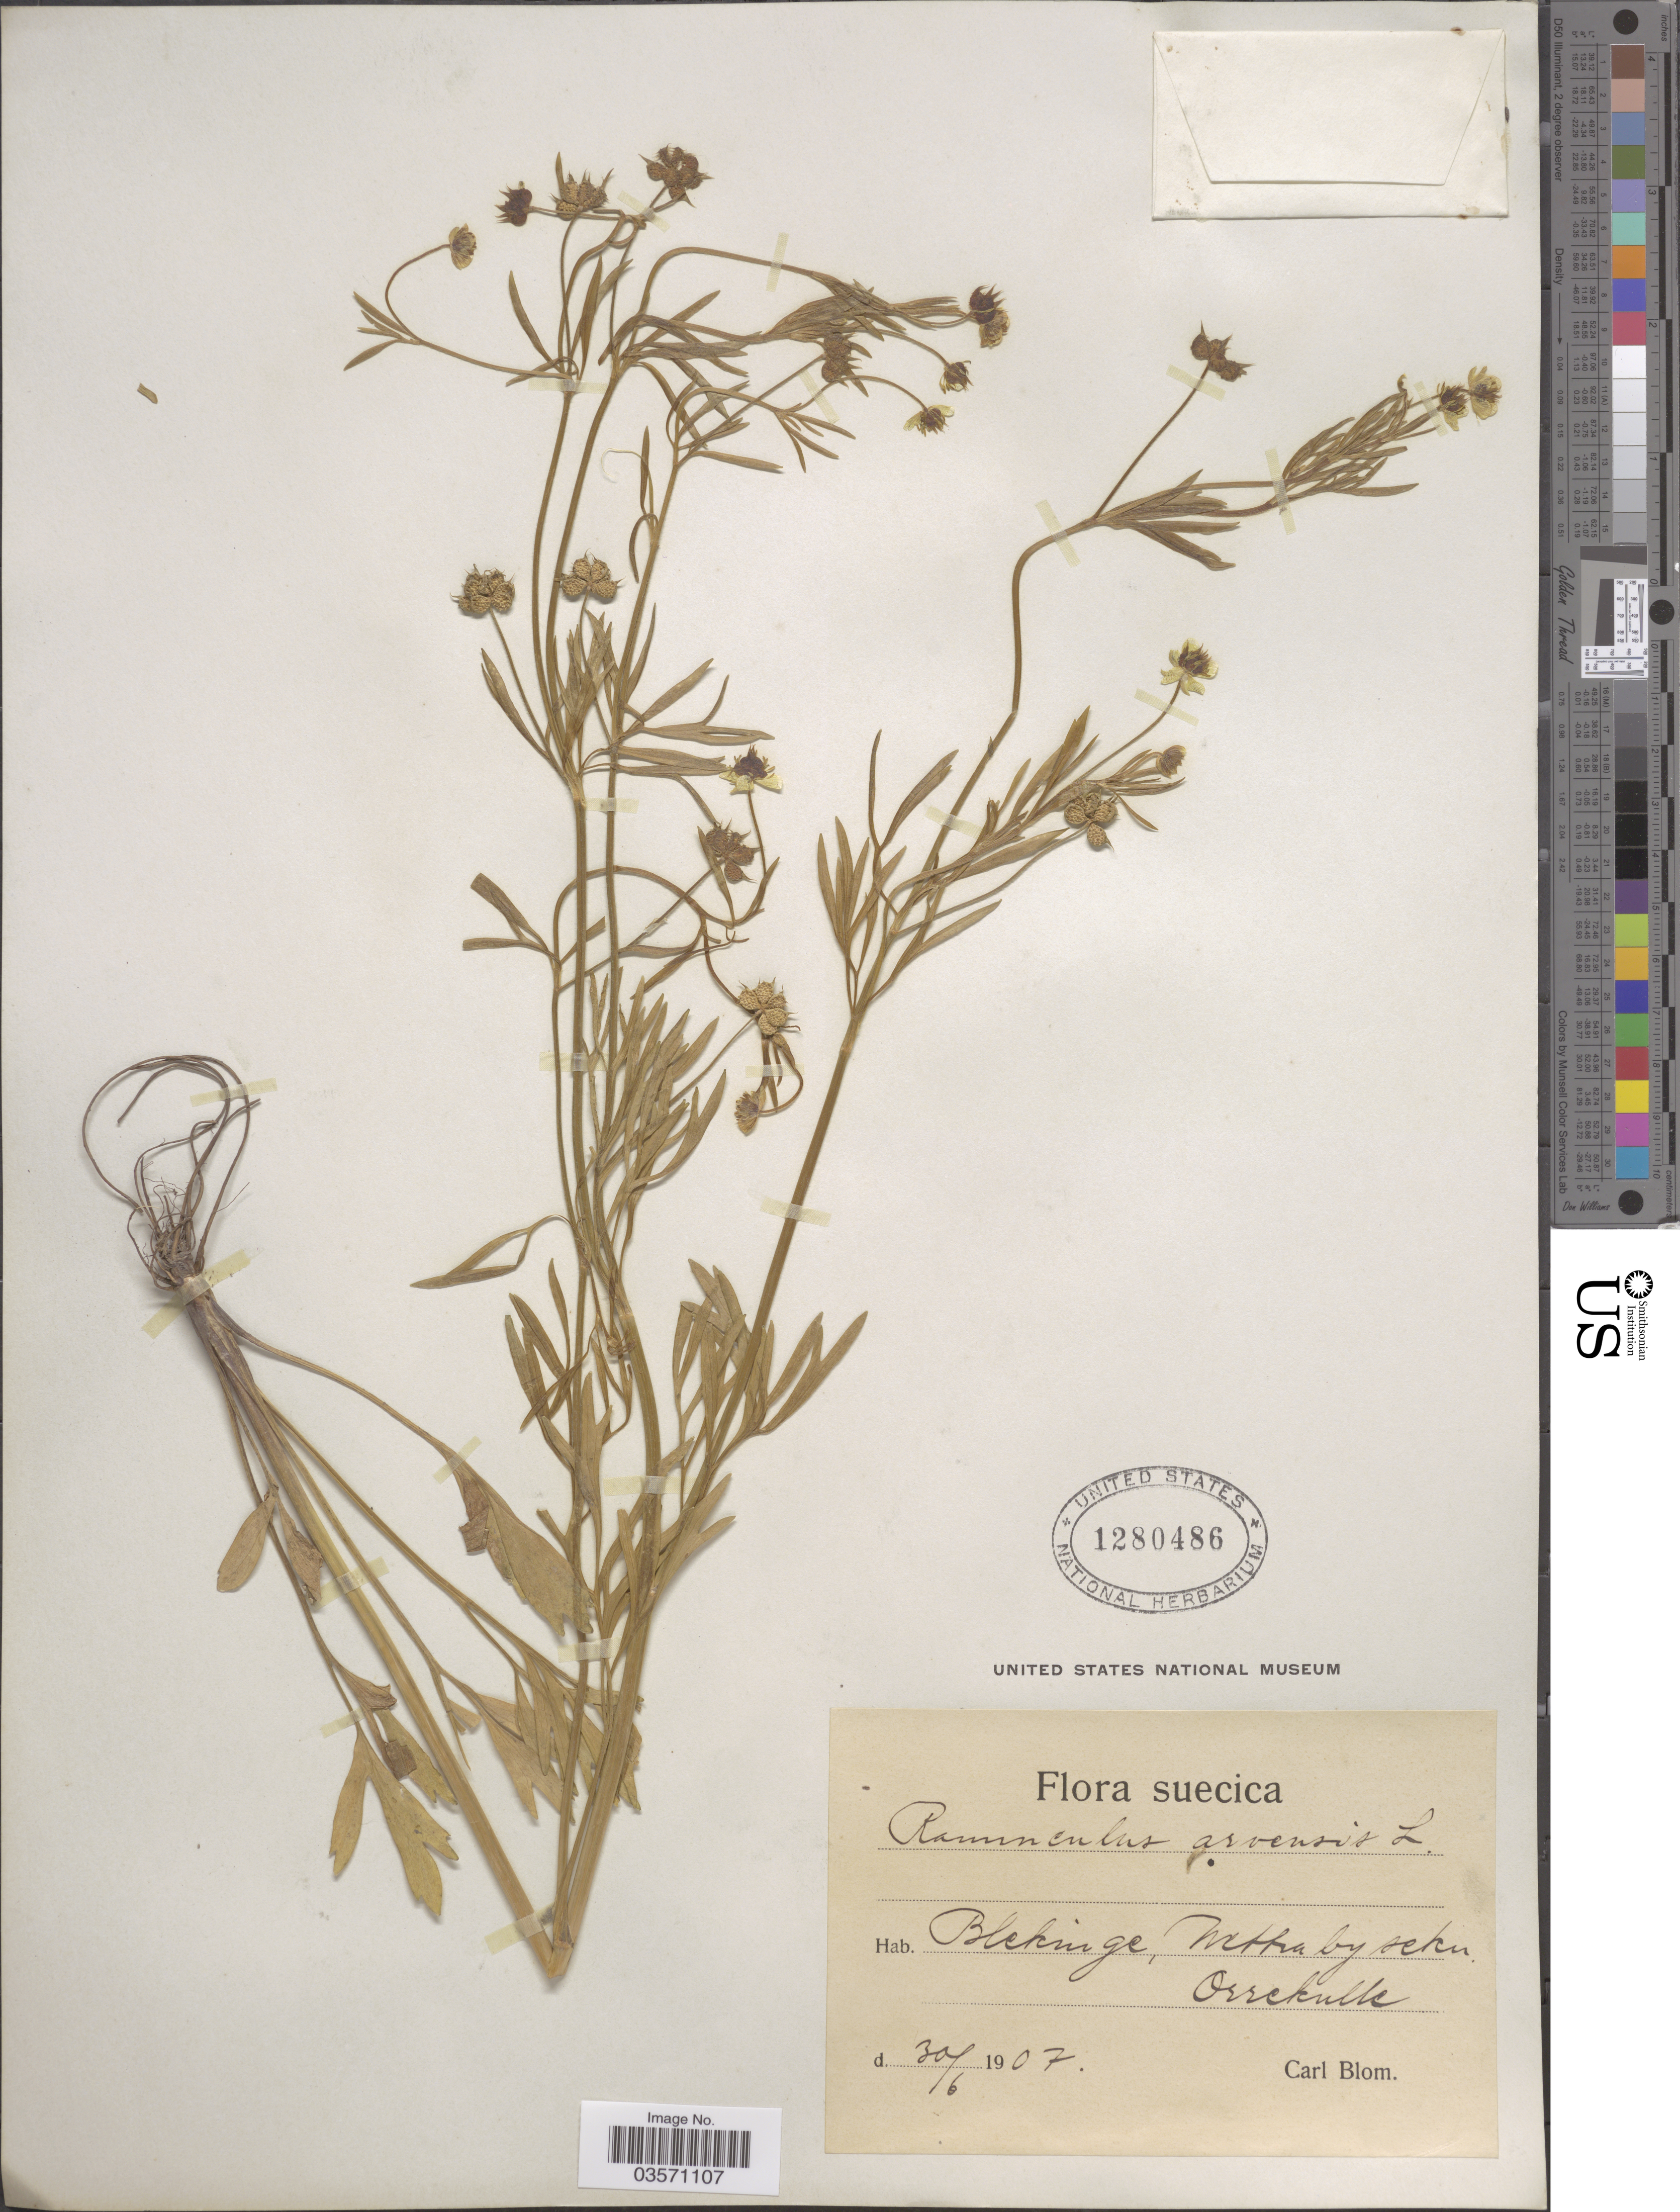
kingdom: Plantae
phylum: Tracheophyta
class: Magnoliopsida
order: Ranunculales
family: Ranunculaceae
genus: Ranunculus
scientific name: Ranunculus arvensis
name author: L.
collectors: C. H. Blom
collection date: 1907-06-30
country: Sweden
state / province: Blekinge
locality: Suecia. Wethra by Seku. Orrekule.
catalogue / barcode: US 1280486